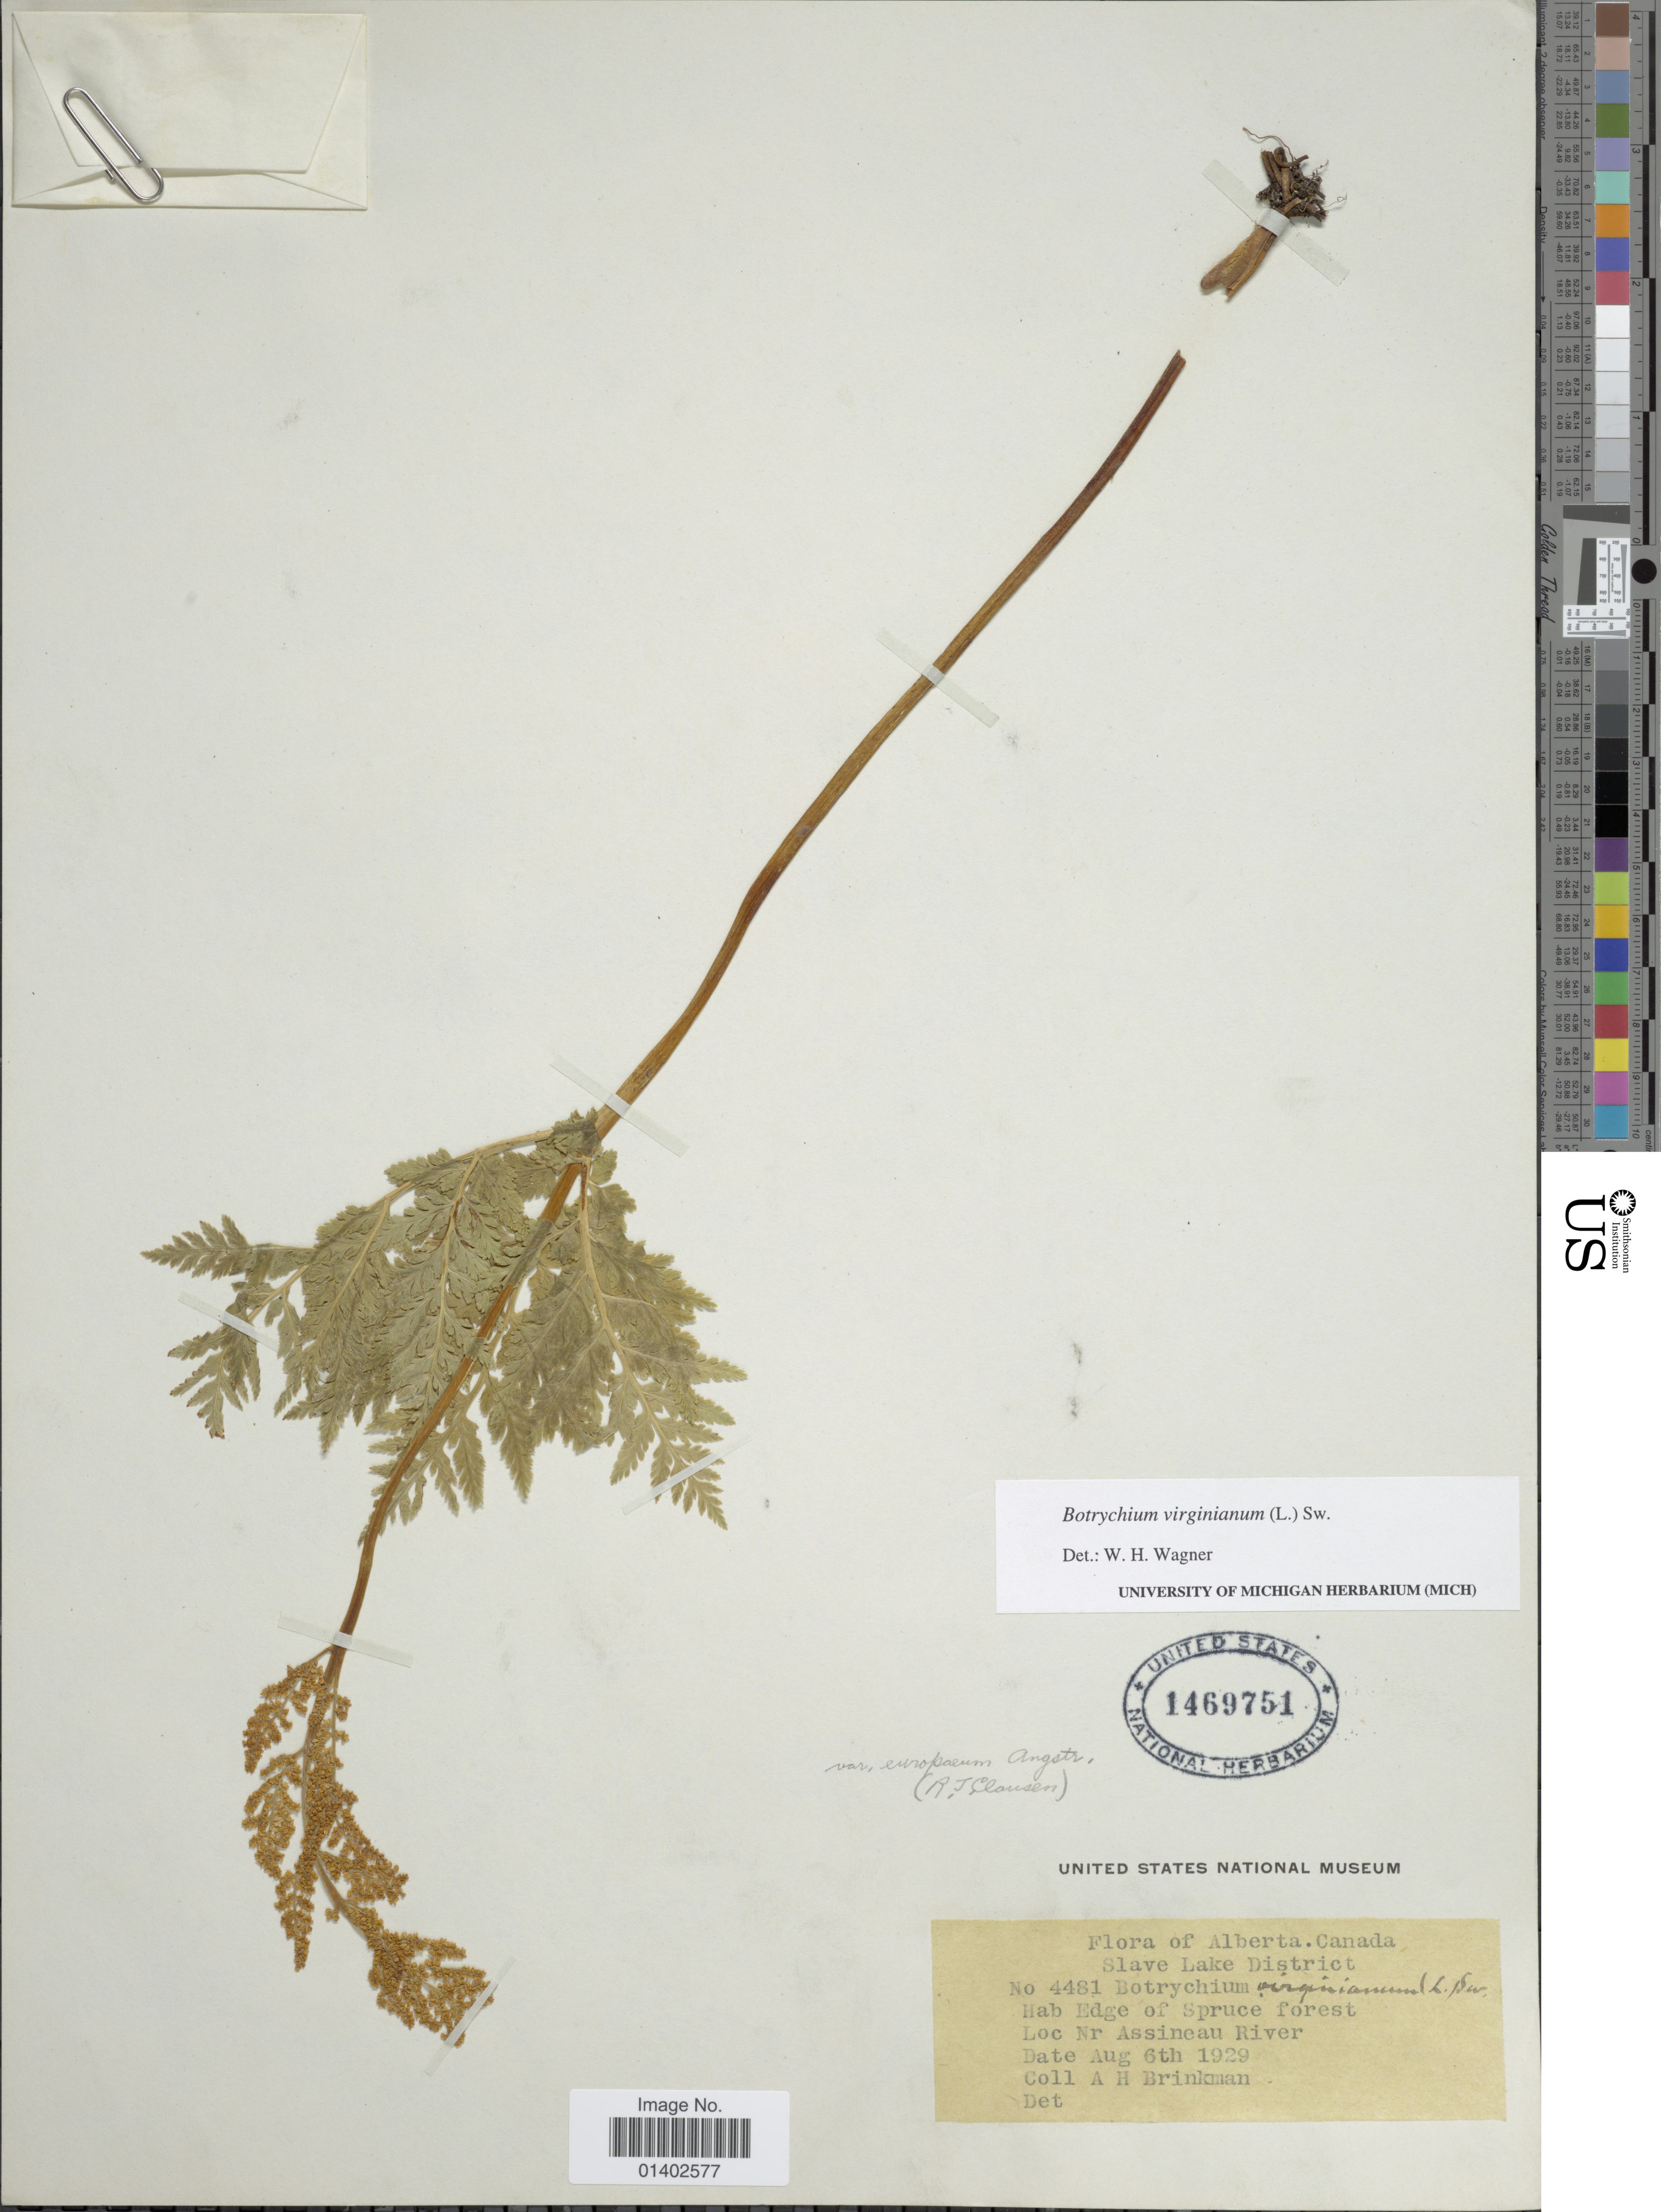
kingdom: Plantae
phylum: Tracheophyta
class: Polypodiopsida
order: Ophioglossales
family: Ophioglossaceae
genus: Botrychium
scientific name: Botrychium virginianum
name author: (L.) Sw.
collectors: A. Brinkman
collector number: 4481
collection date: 1929-08-06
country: Canada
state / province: Alberta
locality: Slave Lake District, Nr Assineau River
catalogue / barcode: US 1469751